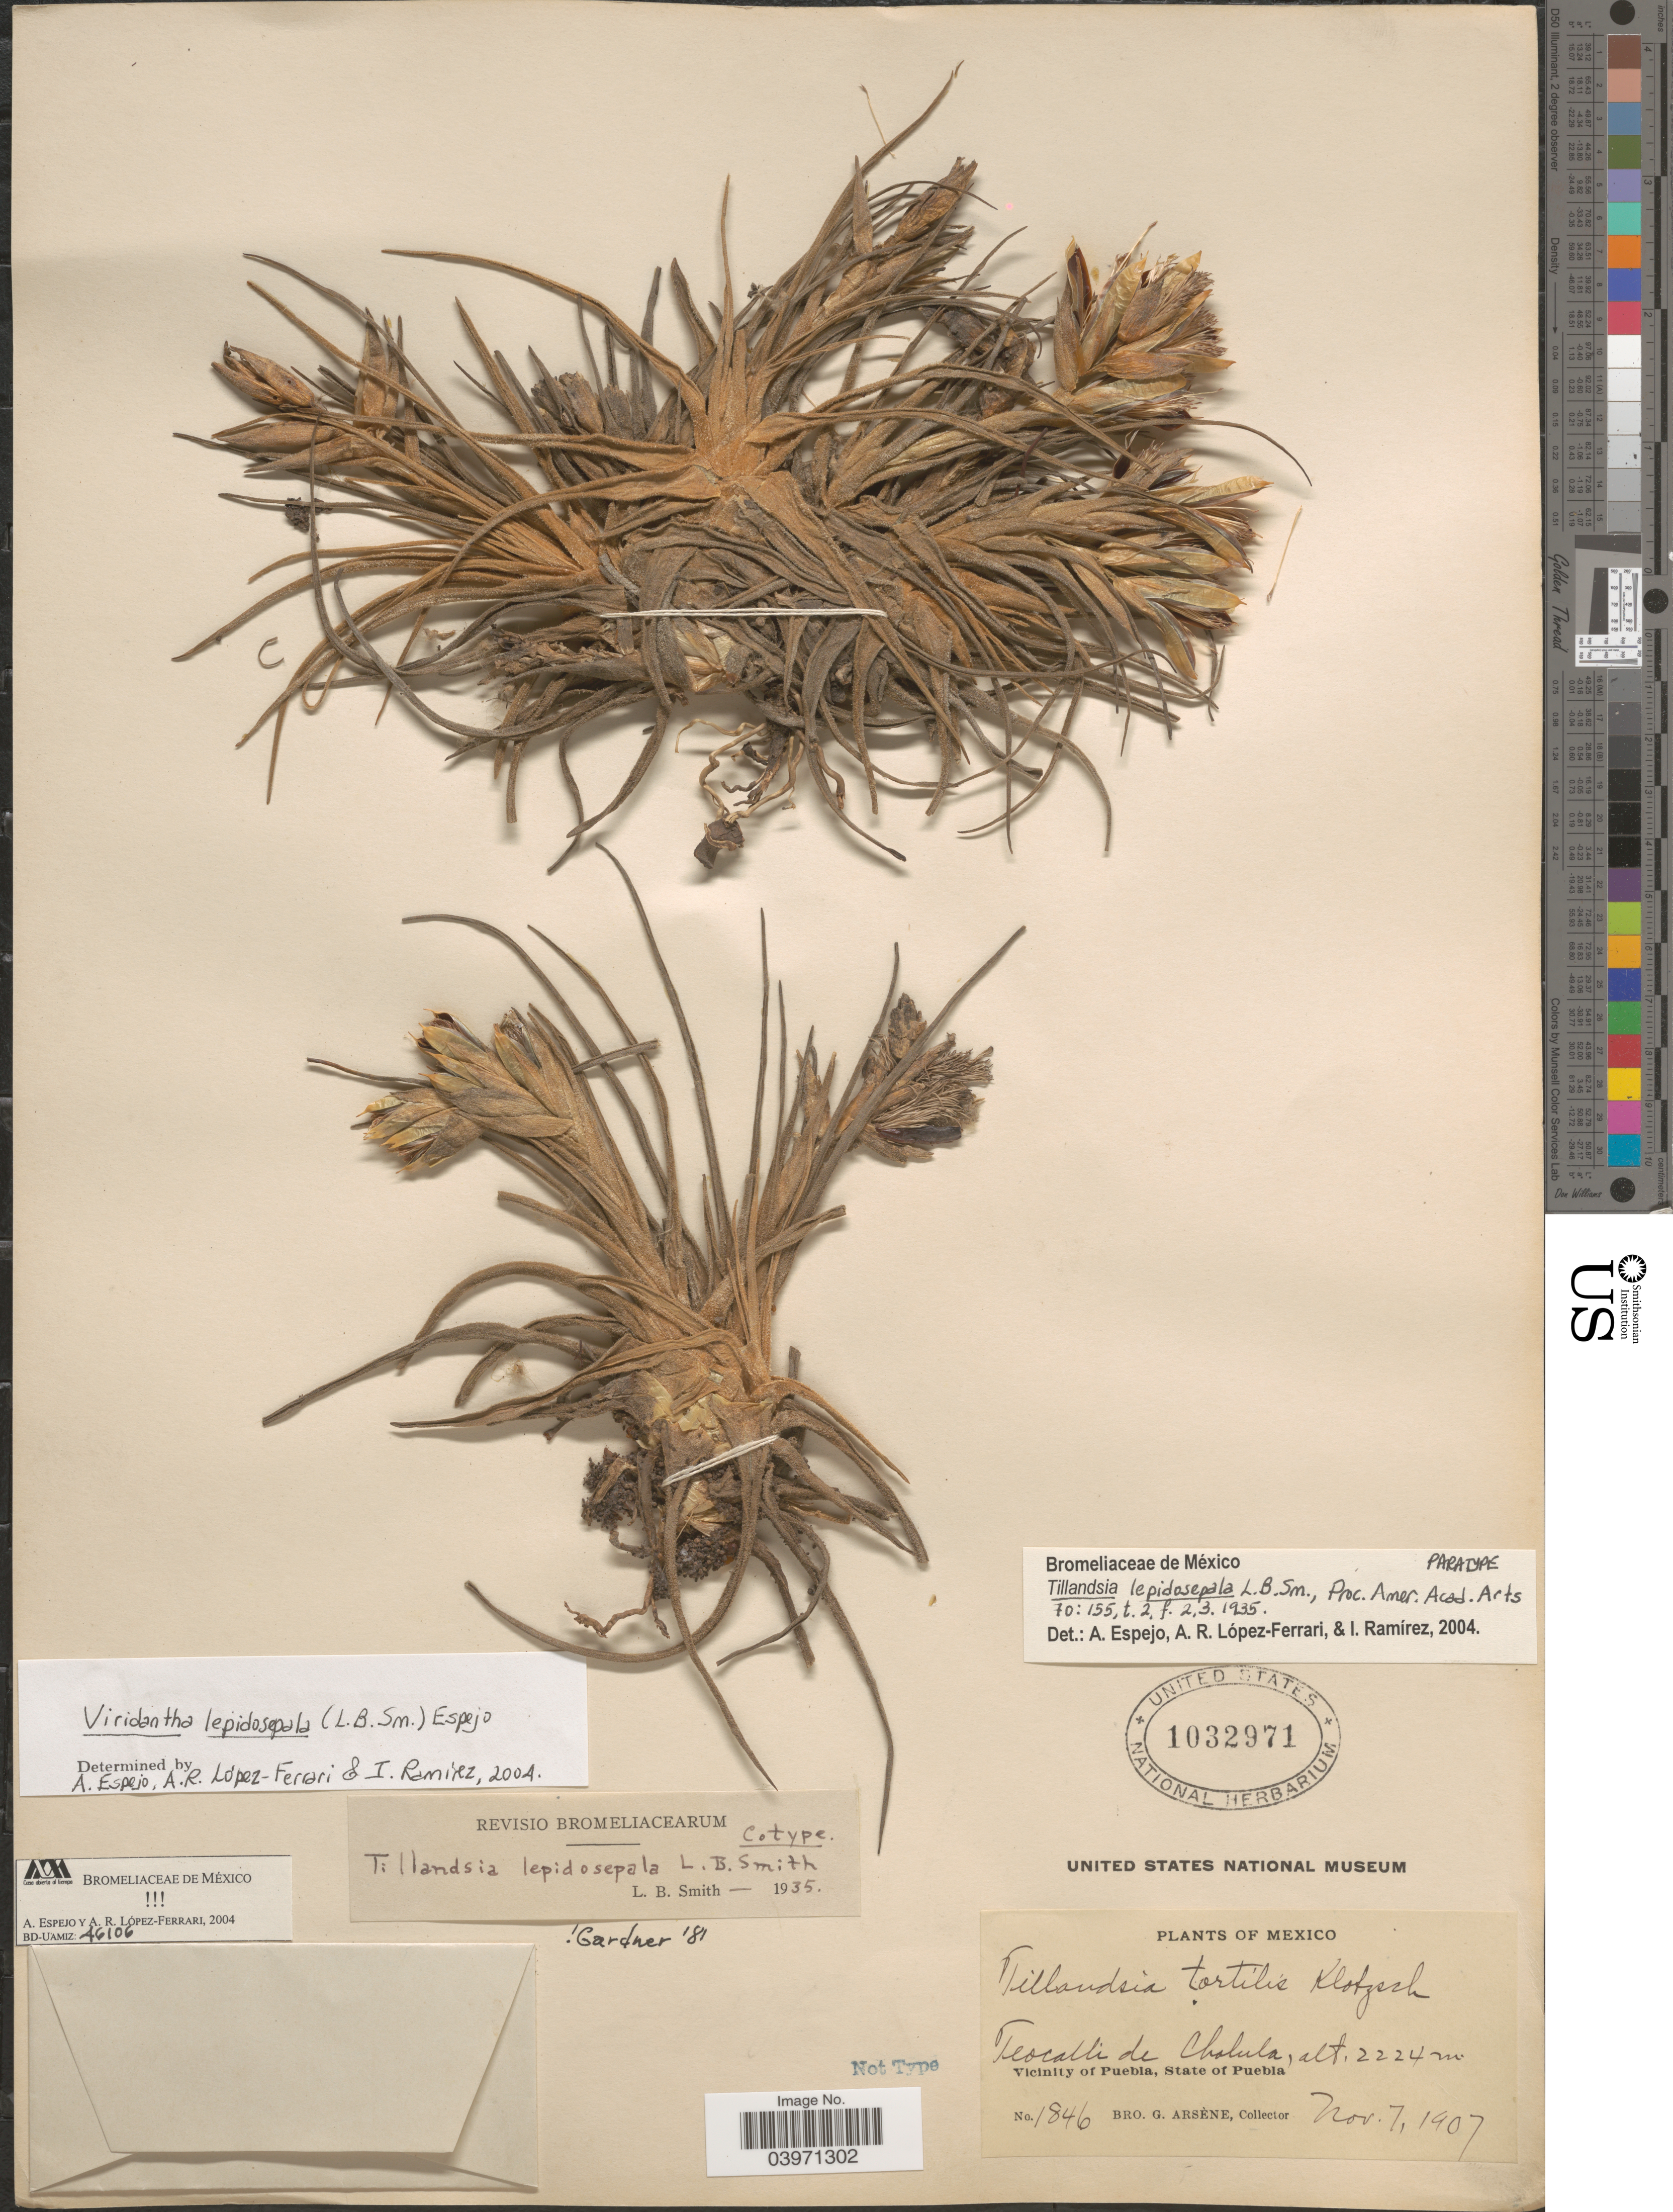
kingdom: Plantae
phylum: Tracheophyta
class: Liliopsida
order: Poales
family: Bromeliaceae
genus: Tillandsia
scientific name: Tillandsia lepidosepala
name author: L.B. Sm.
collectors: Bro. G. Arsène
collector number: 1846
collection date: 1907-11-07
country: Mexico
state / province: Puebla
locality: Teocalli de Cholula. Vicinity of Puebla.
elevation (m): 2224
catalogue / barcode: US 1032971